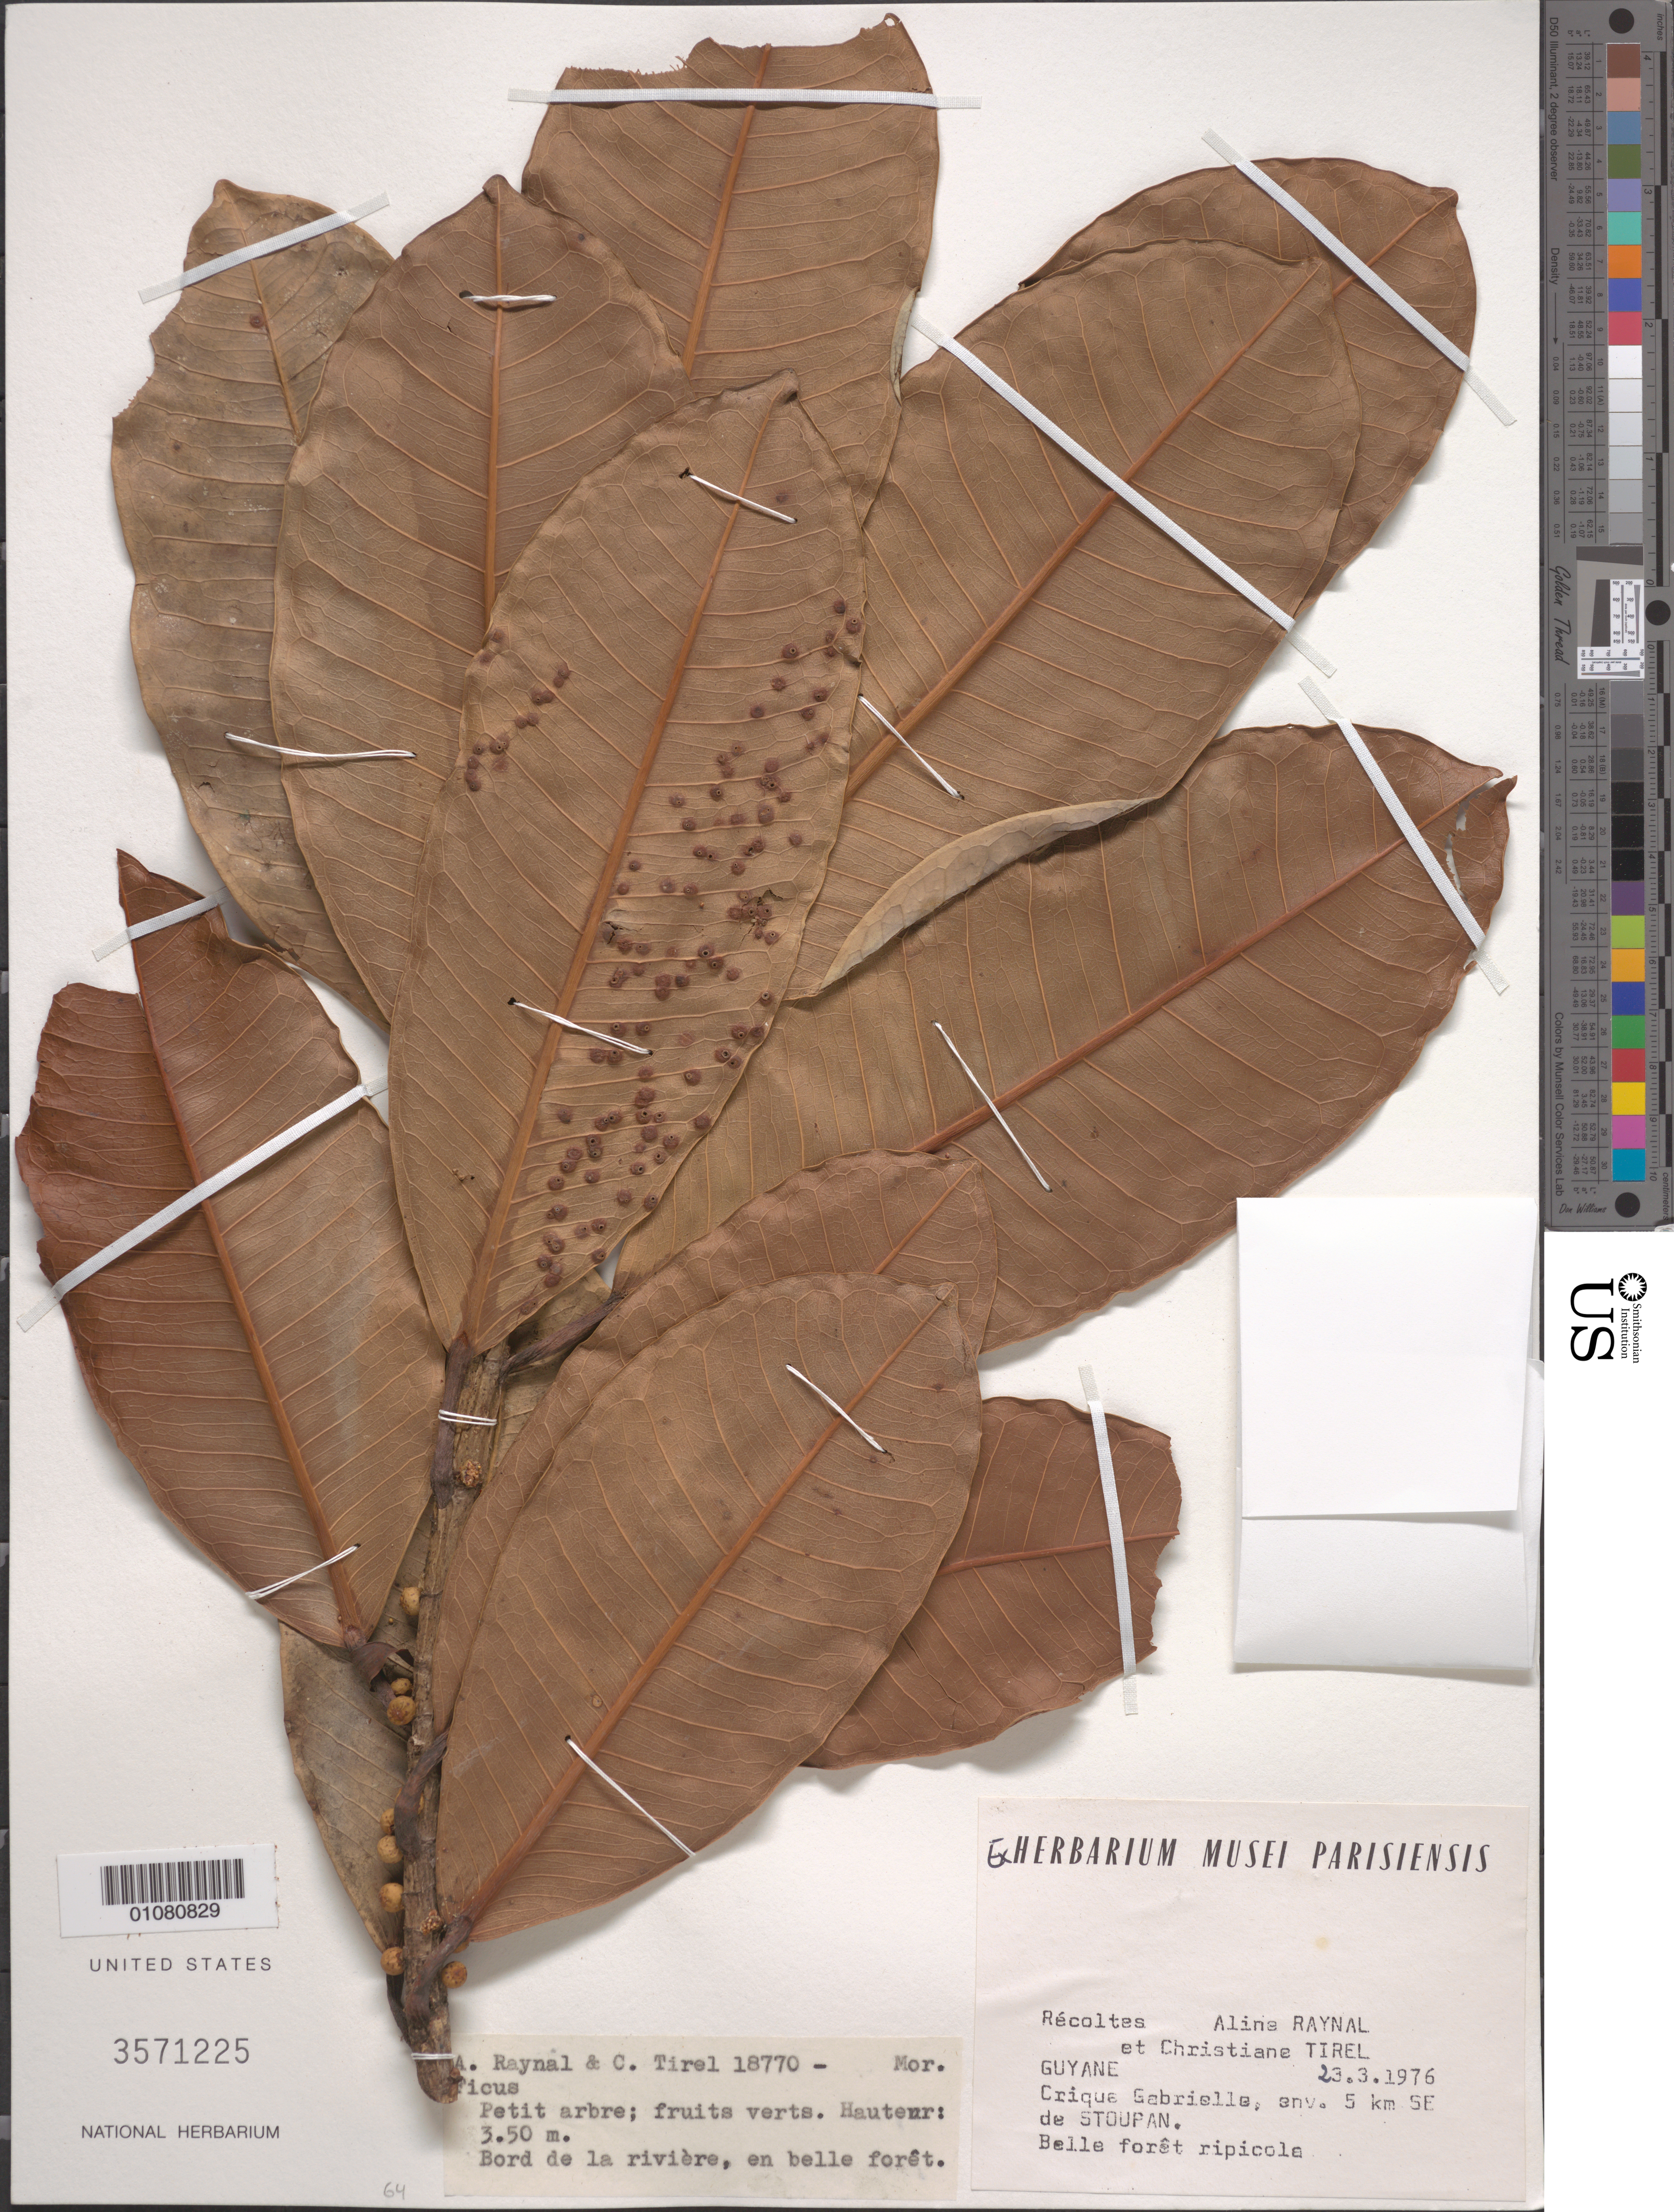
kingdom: Plantae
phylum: Tracheophyta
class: Magnoliopsida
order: Rosales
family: Moraceae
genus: Ficus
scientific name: Ficus guianensis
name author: Desv. ex Ham.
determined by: Mitidieri, Nicole, (WIS), University of Wisconsin - Madison (UNITED STATES)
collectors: A. M. Raynal & C. Tirel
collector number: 18770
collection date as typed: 23-Mar-76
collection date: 1976-03-23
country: French Guiana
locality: Crique Gabrielle, 5 km SE of Stoupan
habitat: Belle foret ripicole. Bord de la rivere, en belle foret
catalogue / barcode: US 3571225